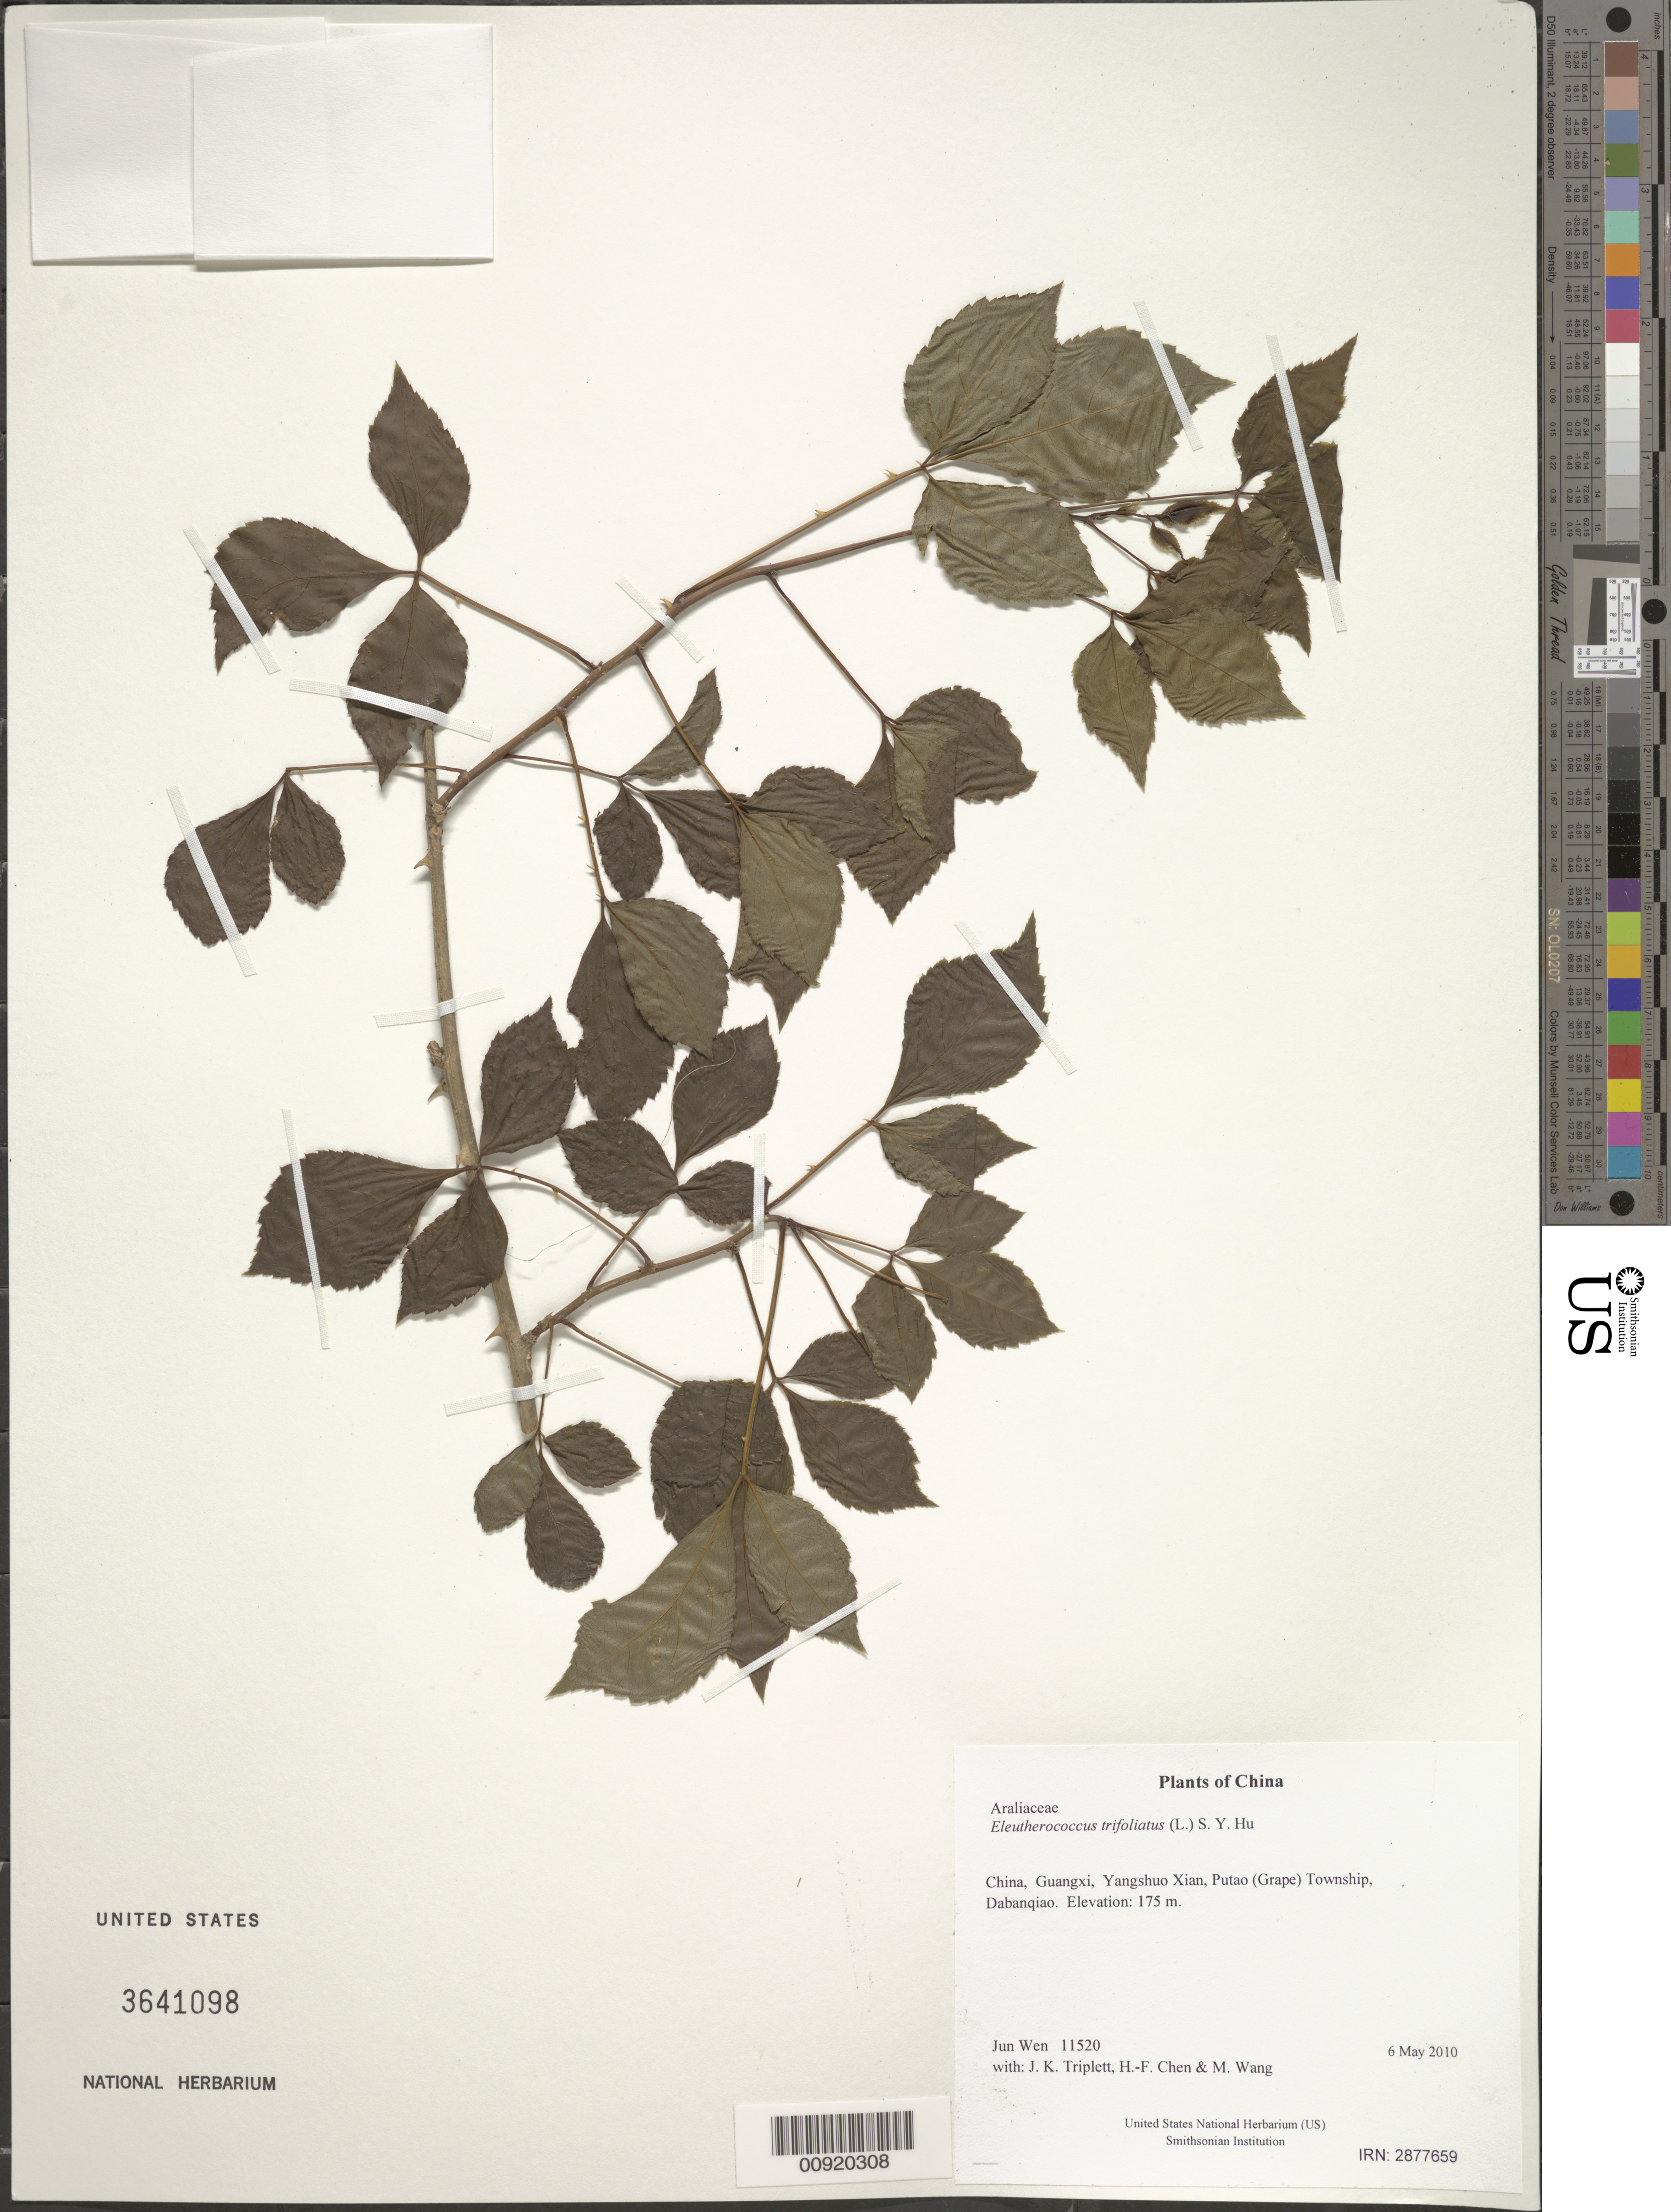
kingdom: Plantae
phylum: Tracheophyta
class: Magnoliopsida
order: Apiales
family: Araliaceae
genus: Eleutherococcus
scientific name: Eleutherococcus trifoliatus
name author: (L.) S.Y. Hu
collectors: J. Wen, J. K. Triplett, H.-F. Chen & M. Wang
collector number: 11520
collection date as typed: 6 May 2010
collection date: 2010-05-06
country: China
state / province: Guangxi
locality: Yangshuo Xian, Putao (Grape) Township, Dabanqiao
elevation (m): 175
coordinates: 24 54.616 N, 110 21.517 E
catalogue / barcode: US 3641098